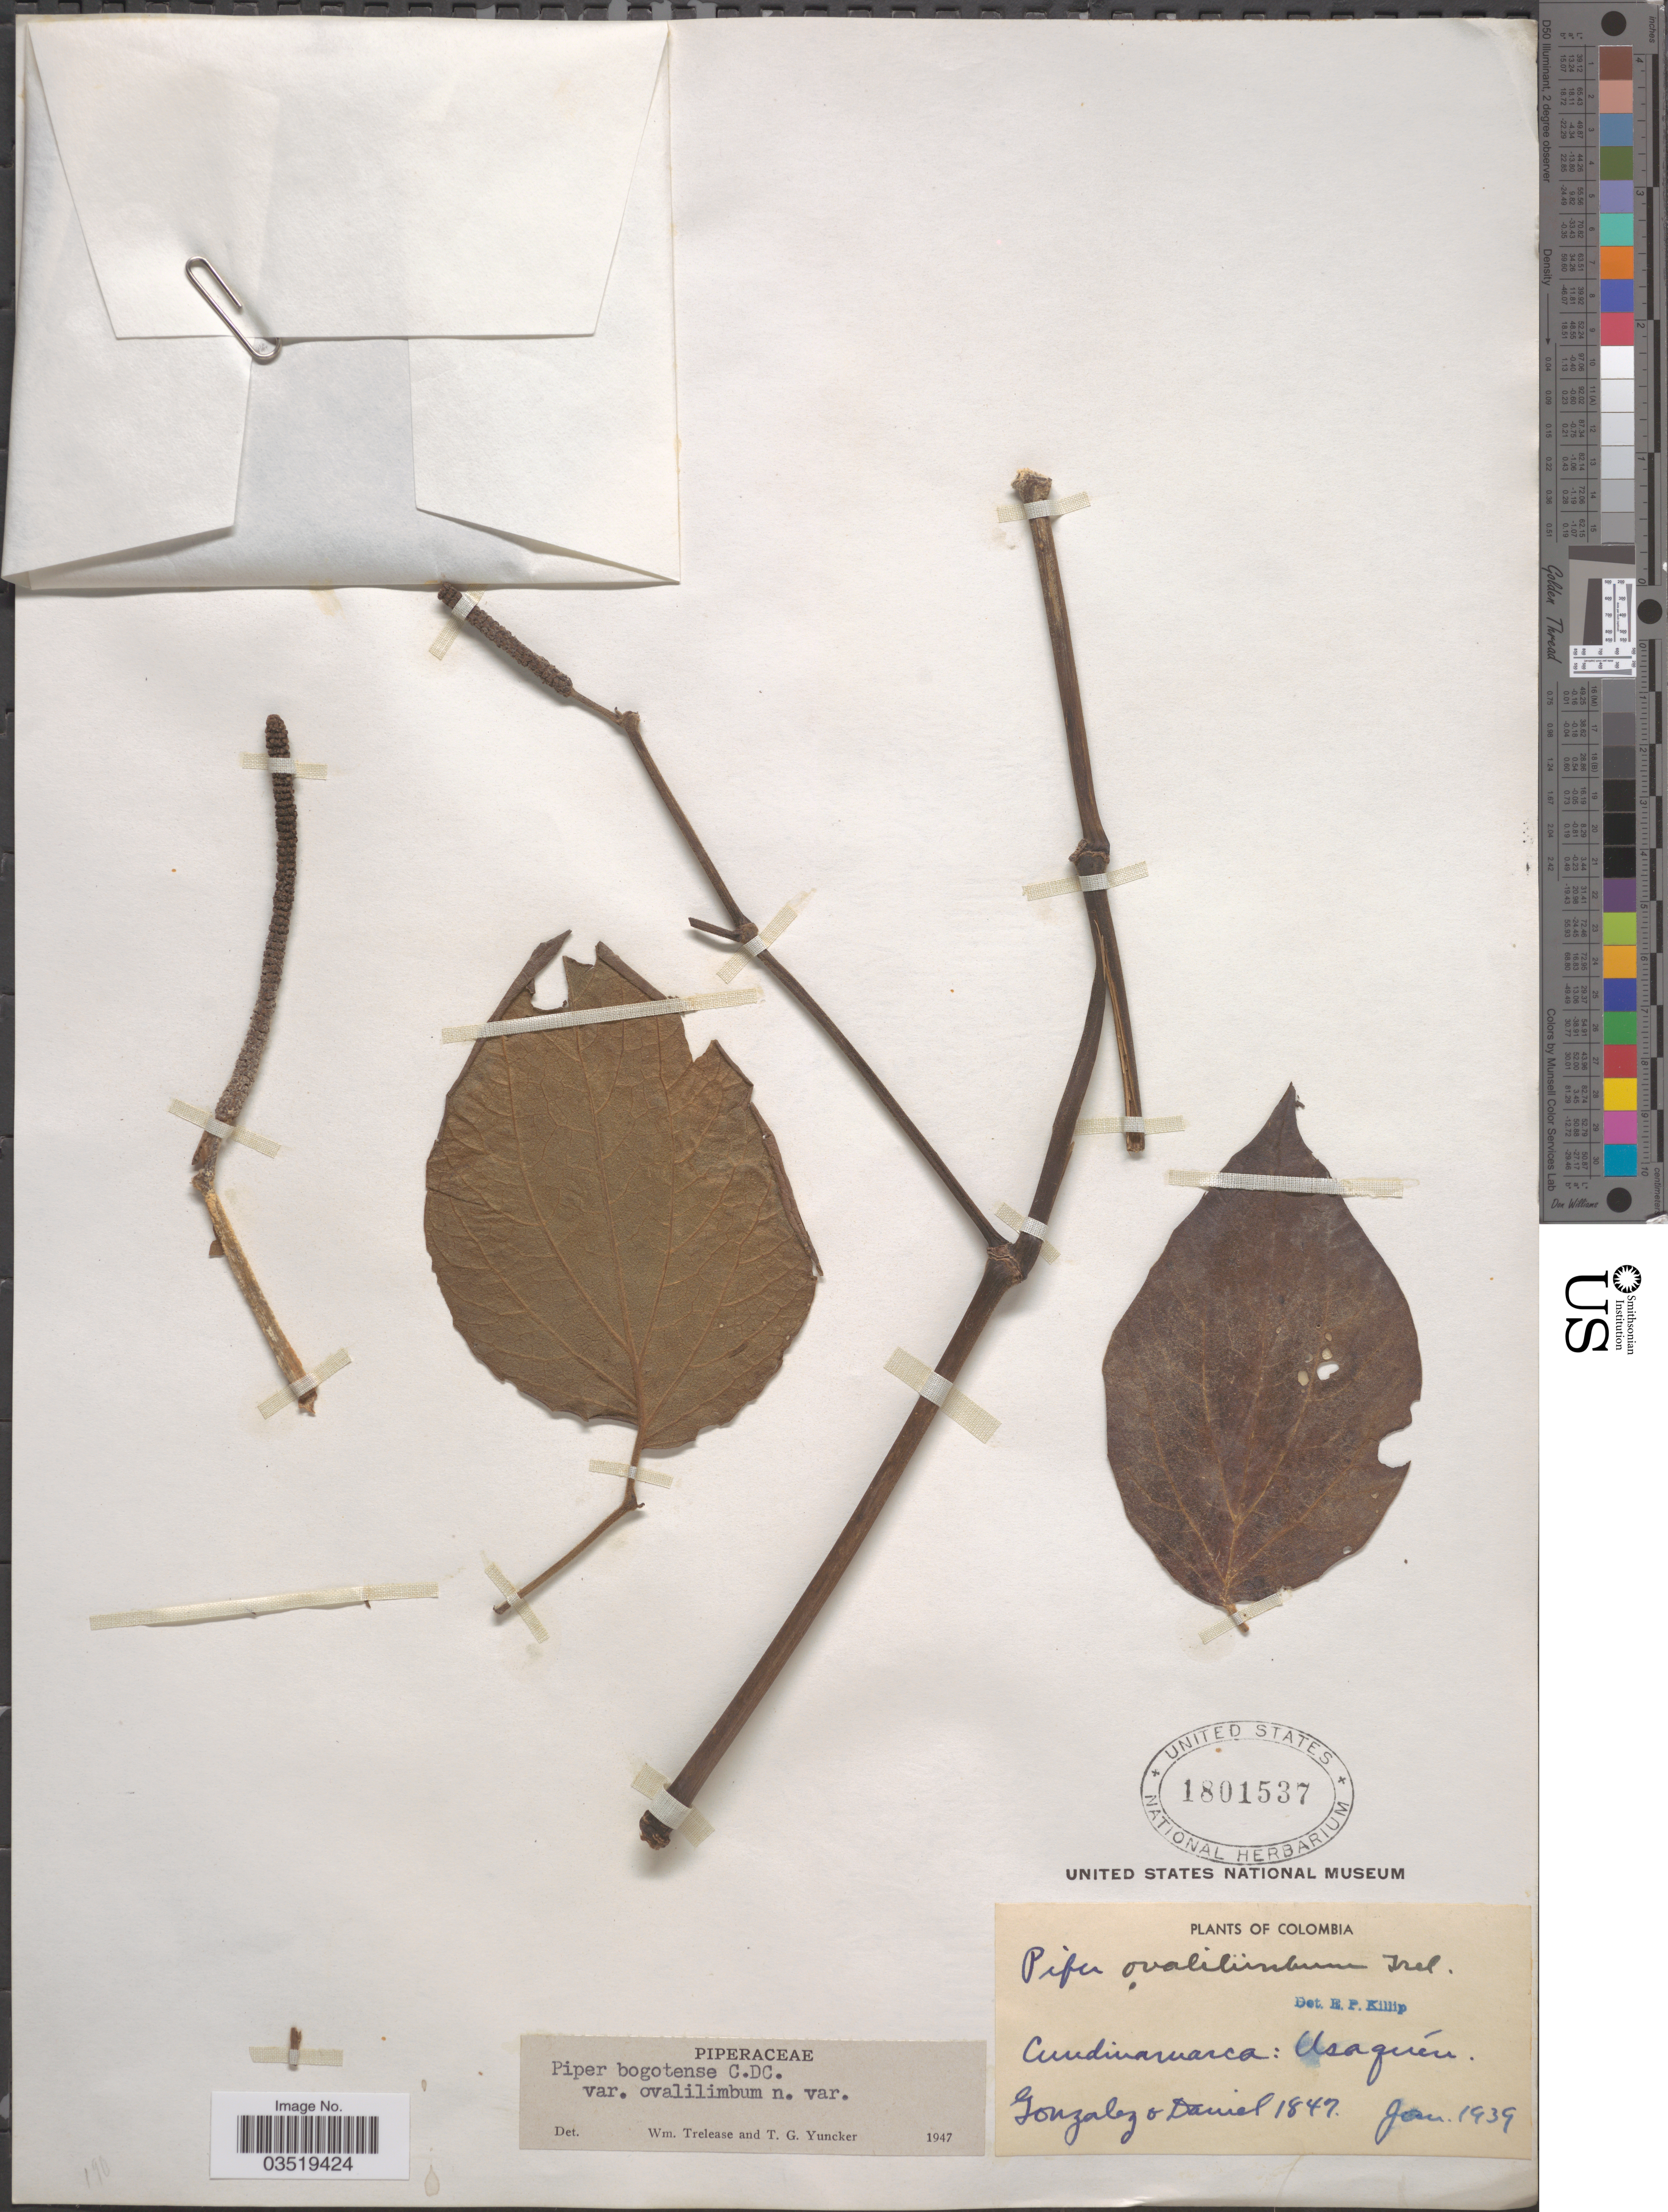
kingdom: Plantae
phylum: Tracheophyta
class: Magnoliopsida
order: Piperales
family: Piperaceae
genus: Piper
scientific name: Piper bogotense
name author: C. DC.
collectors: -. Gonzalez & -. Daniel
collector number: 1847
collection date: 1939-01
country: Colombia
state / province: Cundinamarca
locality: Usaquén.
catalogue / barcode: US 1801537